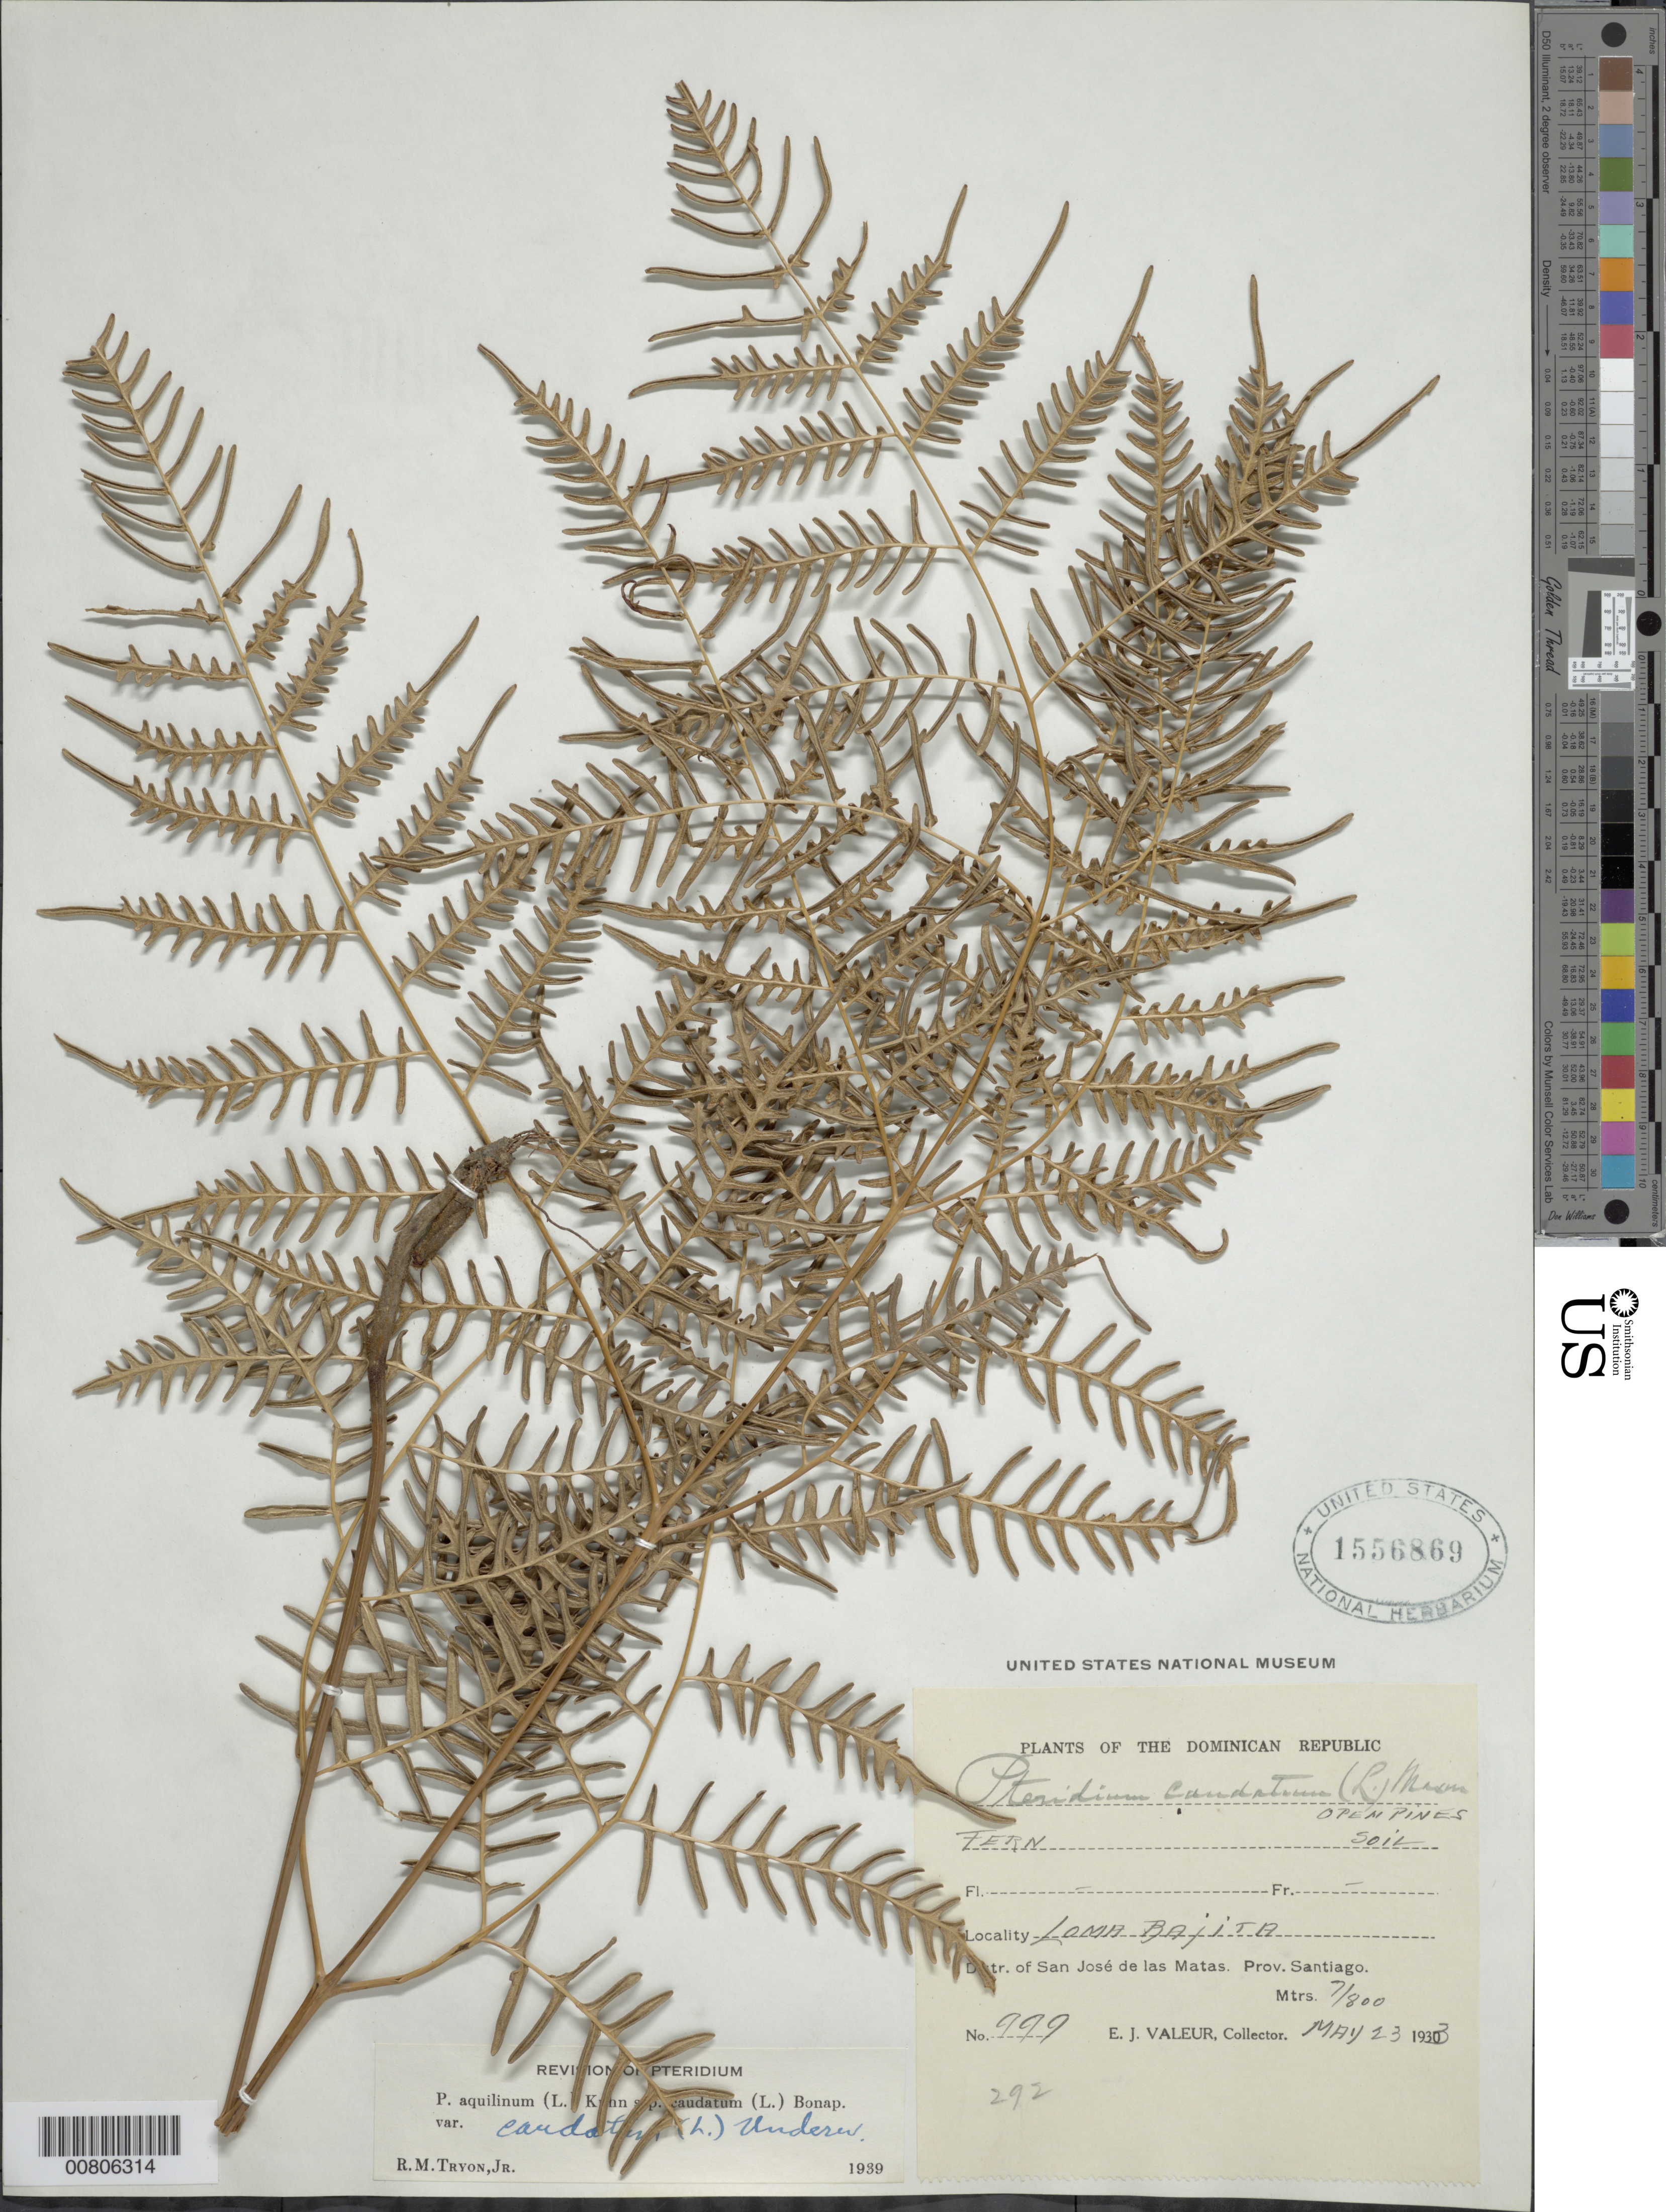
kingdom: Plantae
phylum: Tracheophyta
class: Polypodiopsida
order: Polypodiales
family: Dennstaedtiaceae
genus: Pteridium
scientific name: Pteridium caudatum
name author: (L.) Maxon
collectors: E. Valeur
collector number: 999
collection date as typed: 23 May 1933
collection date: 1933-05-23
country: Dominican Republic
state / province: Santiago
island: Hispaniola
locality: Dist. San José de las Matas, Loma Bajita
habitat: Open pines, soil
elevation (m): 700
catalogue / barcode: US 1556869